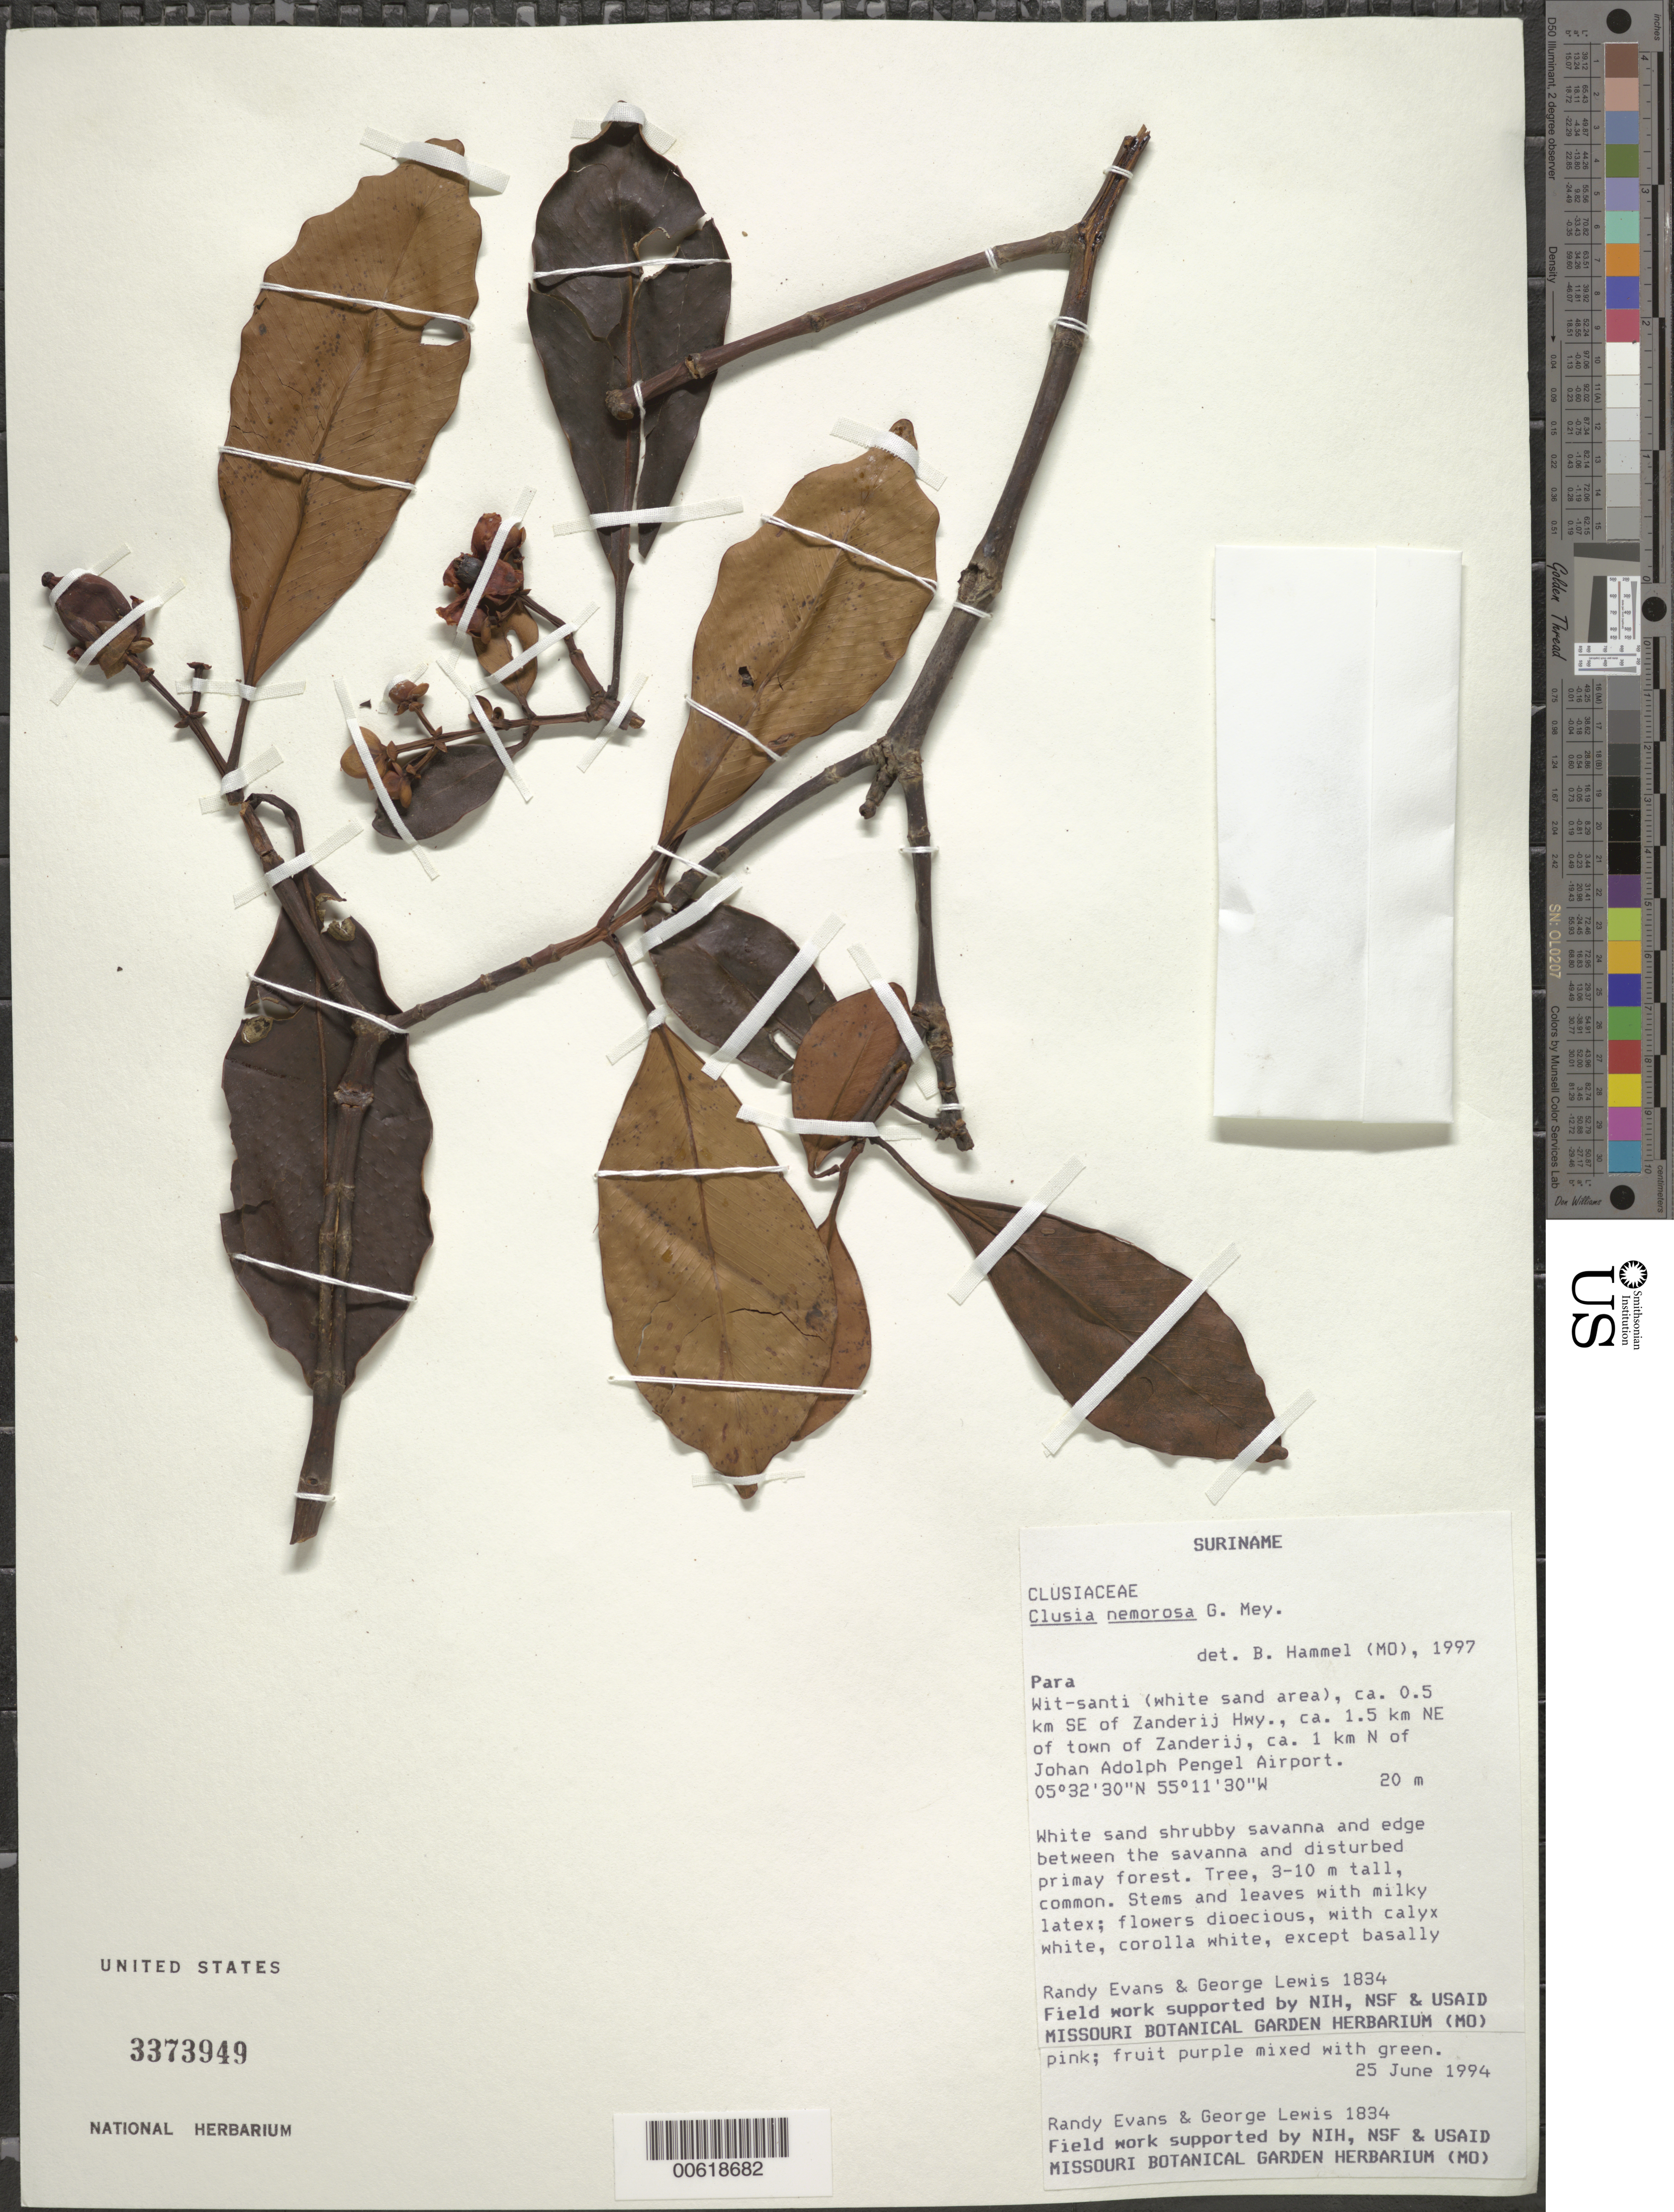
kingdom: Plantae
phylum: Tracheophyta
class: Magnoliopsida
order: Malpighiales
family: Clusiaceae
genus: Clusia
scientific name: Clusia nemorosa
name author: G. Mey.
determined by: Hammel, Barry E., (MO), Missouri Botanical Garden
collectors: R. Evans & G. Lewis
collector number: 1834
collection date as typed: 25-Jun-94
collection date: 1994-06-25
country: Suriname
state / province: Para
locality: Wit-santi, ca. 0.5 km SE of Zanderij Hwy., 1.5 km NE of town of Zanderij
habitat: White sand shrubby savanna and edge between the savanna and disturbed primary forest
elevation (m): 20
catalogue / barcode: US 3373949